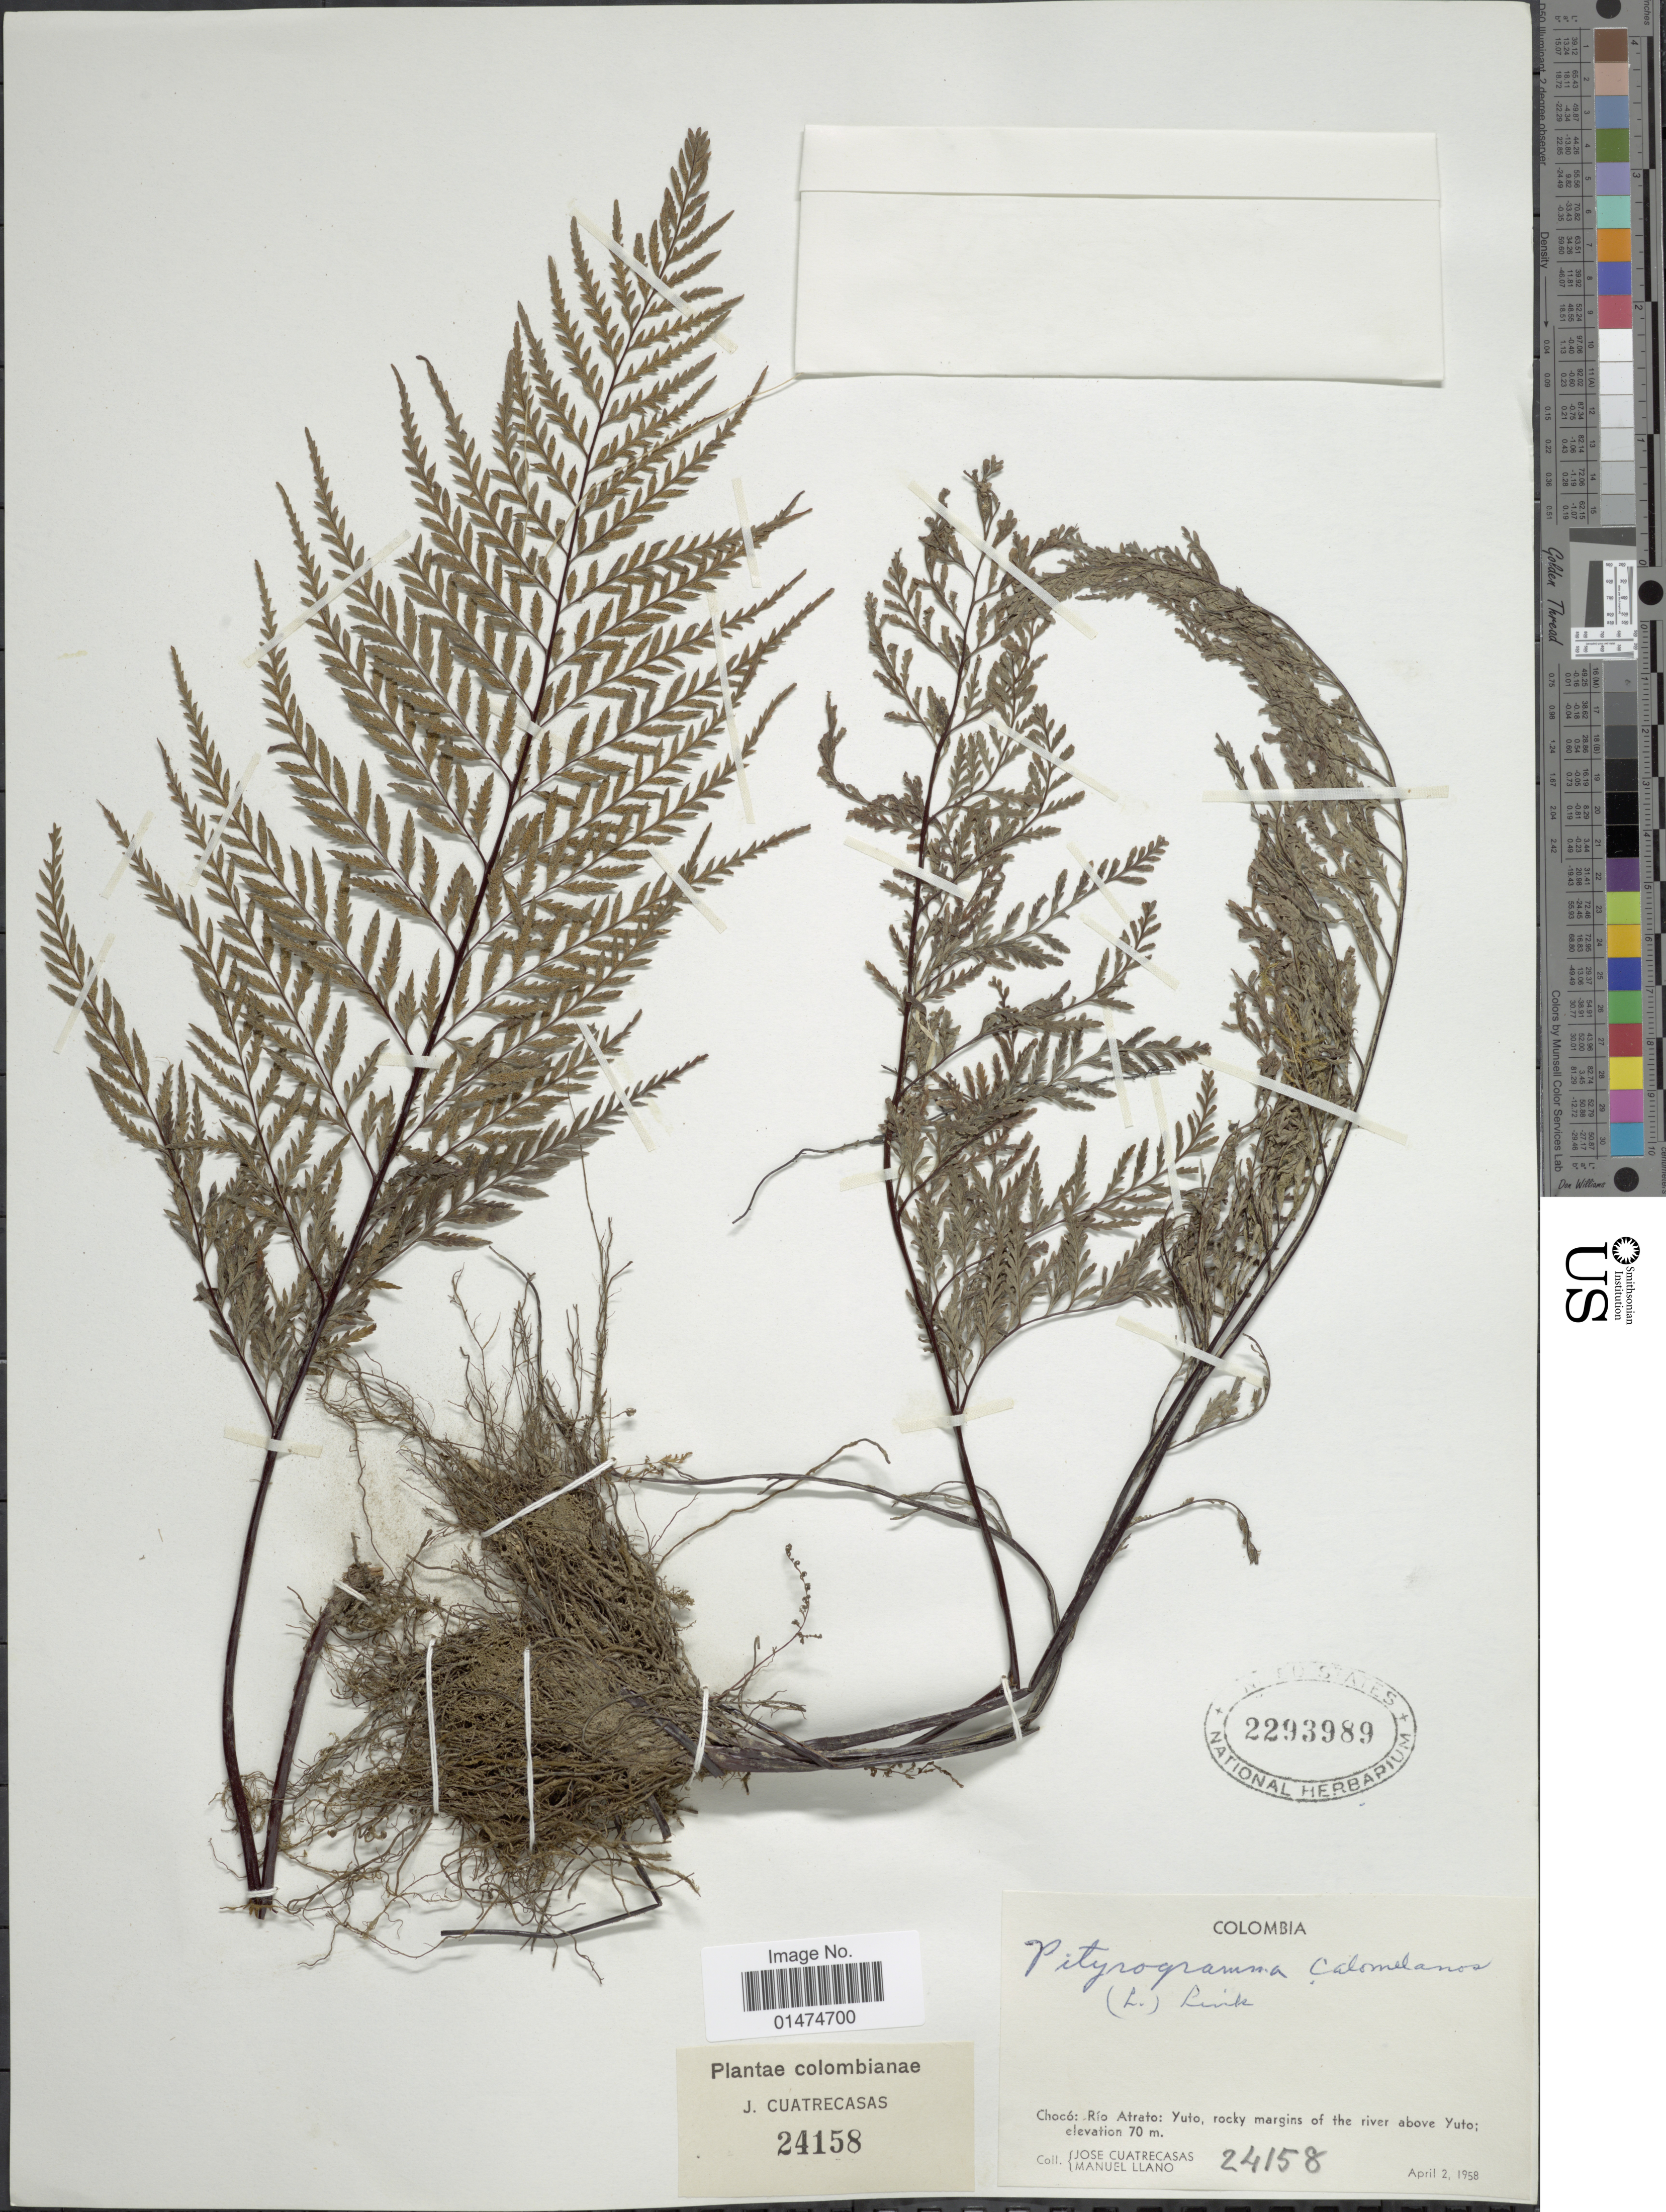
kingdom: Plantae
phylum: Tracheophyta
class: Polypodiopsida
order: Polypodiales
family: Pteridaceae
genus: Pityrogramma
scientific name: Pityrogramma calomelanos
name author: (L.) Link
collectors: J. Cuatrecasas & M. d. Llano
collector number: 24158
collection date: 1958-04-02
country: Colombia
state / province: Chocó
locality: Choco: Rio Atrato: Yuto, rocky margims of the river above Yuto.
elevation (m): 70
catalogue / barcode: US 2293989